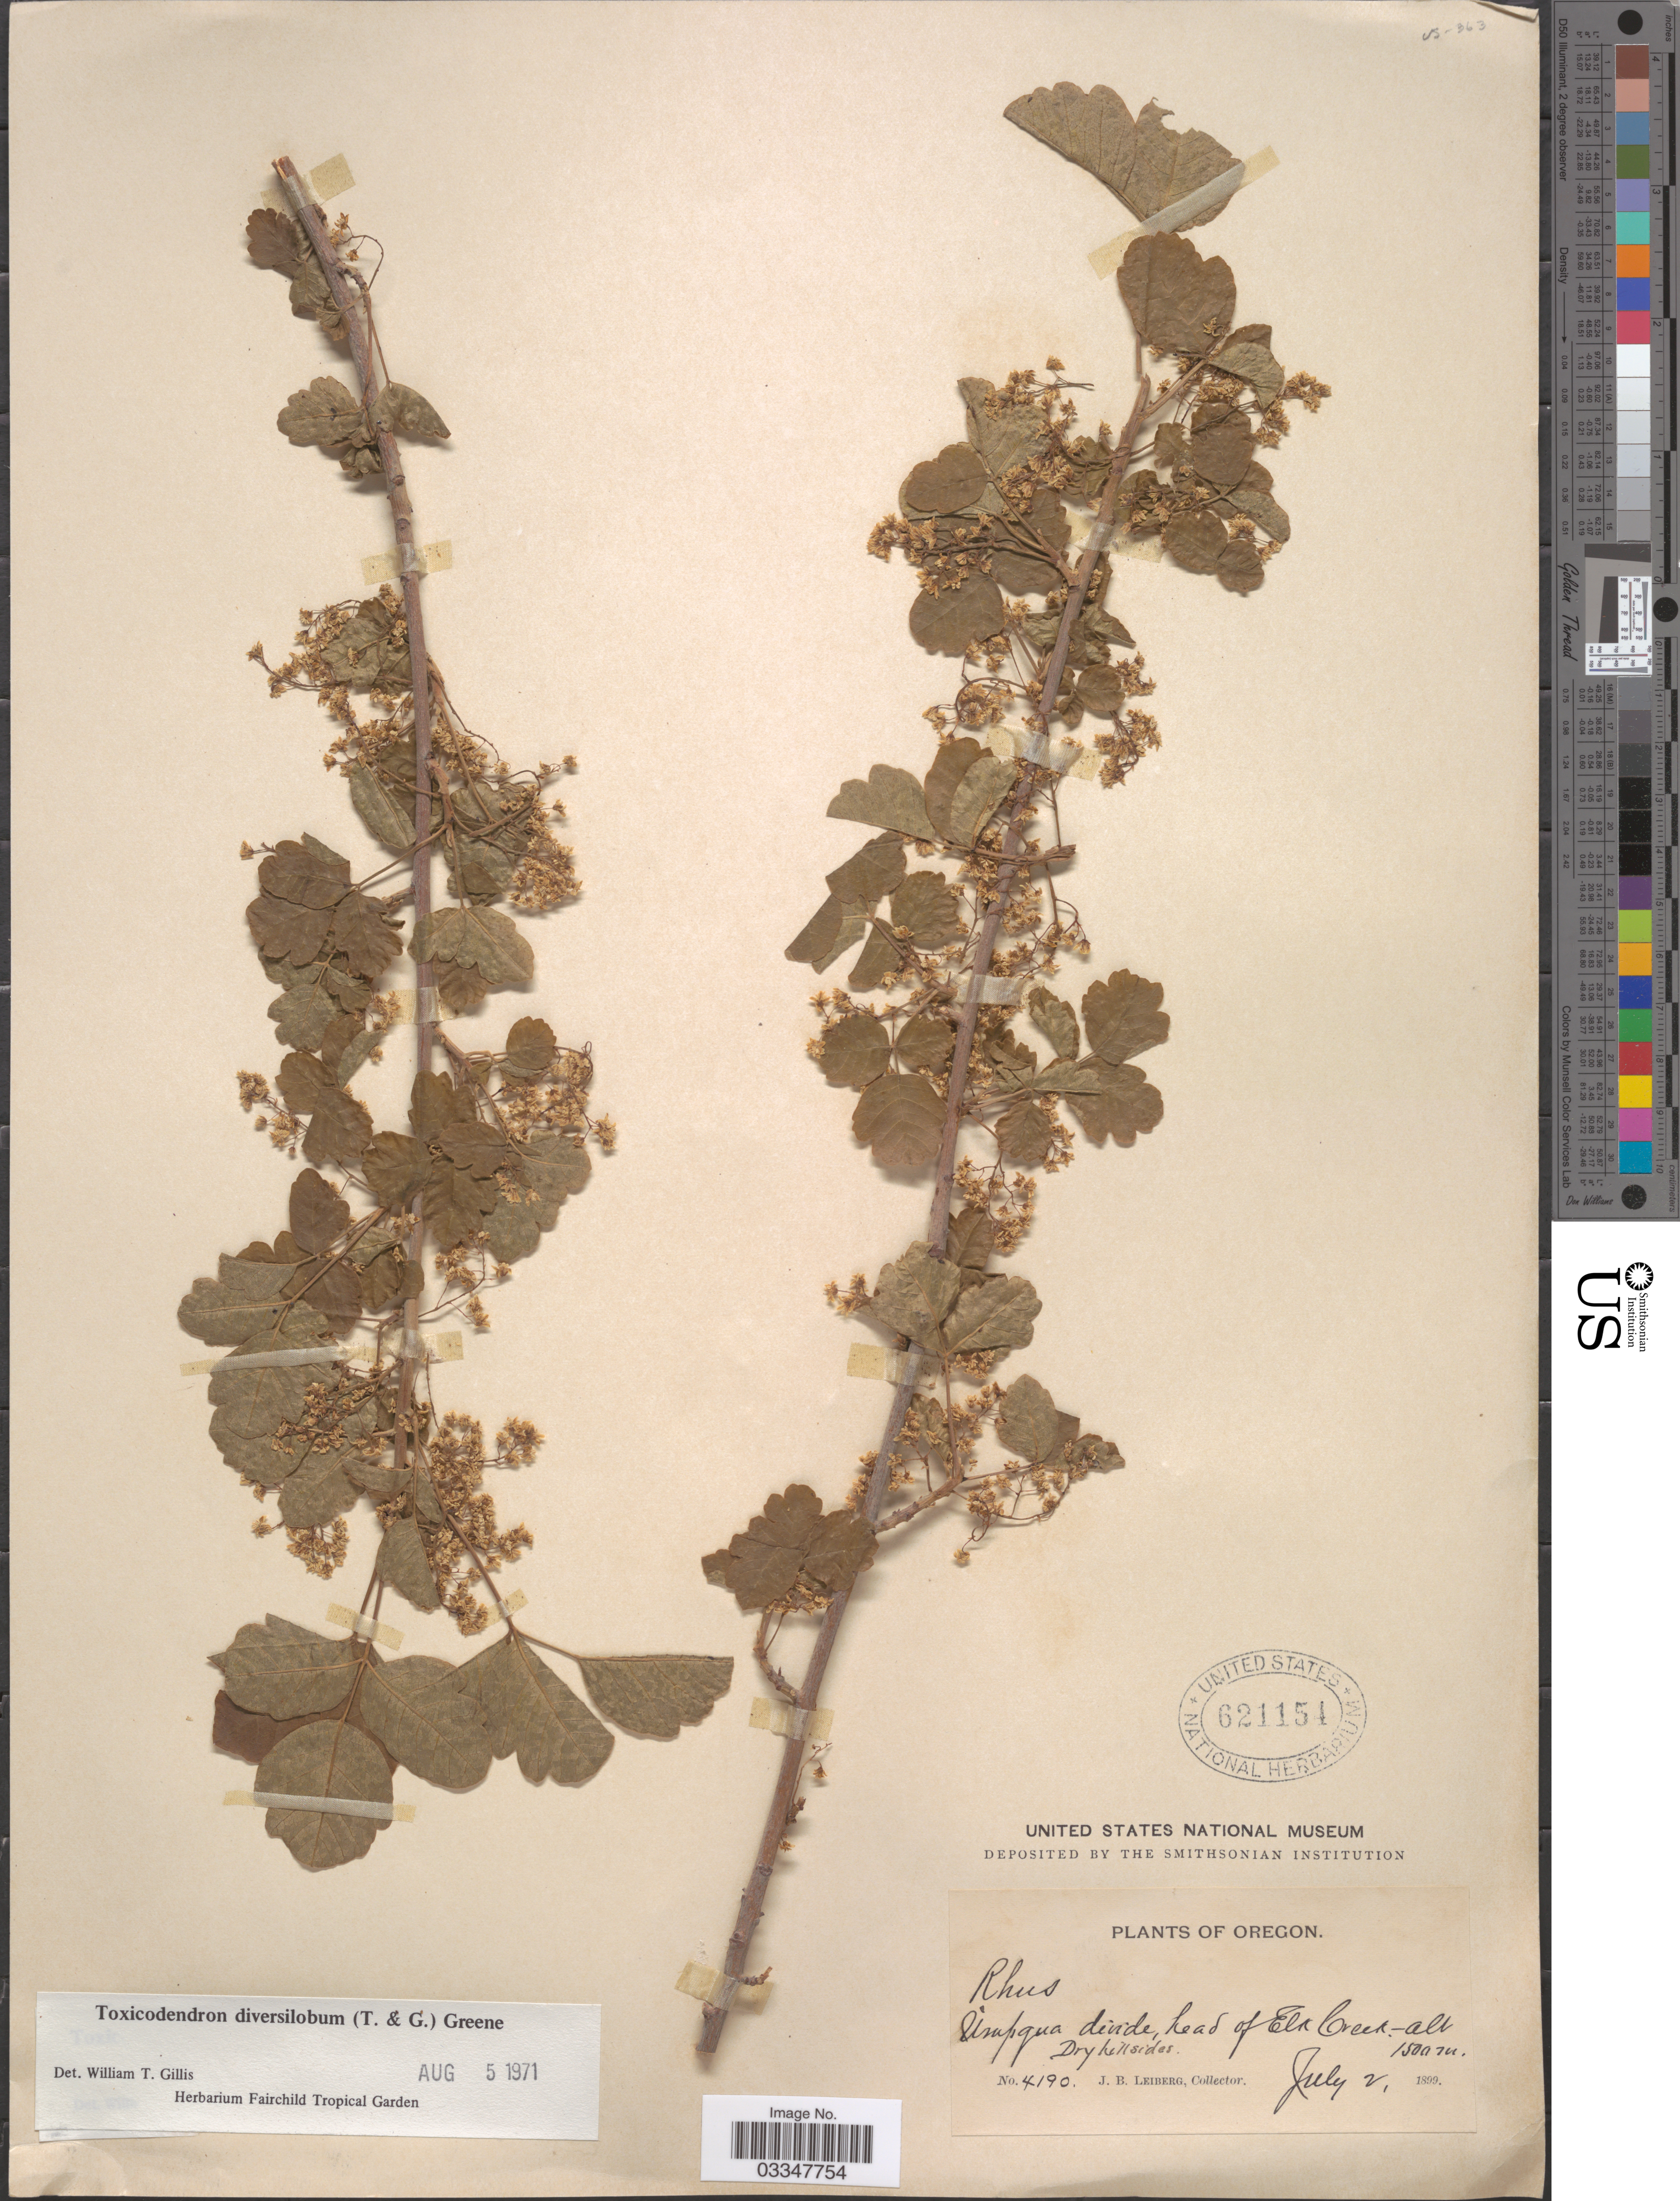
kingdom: Plantae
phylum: Tracheophyta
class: Magnoliopsida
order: Sapindales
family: Anacardiaceae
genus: Toxicodendron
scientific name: Toxicodendron diversilobum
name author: (Torr. & A. Gray) Greene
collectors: J. B. Leiberg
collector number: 4190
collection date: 1899-07-02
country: United States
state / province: Oregon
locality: Umpqua divide, head of Elk Creek.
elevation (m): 1500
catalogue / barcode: US 621154